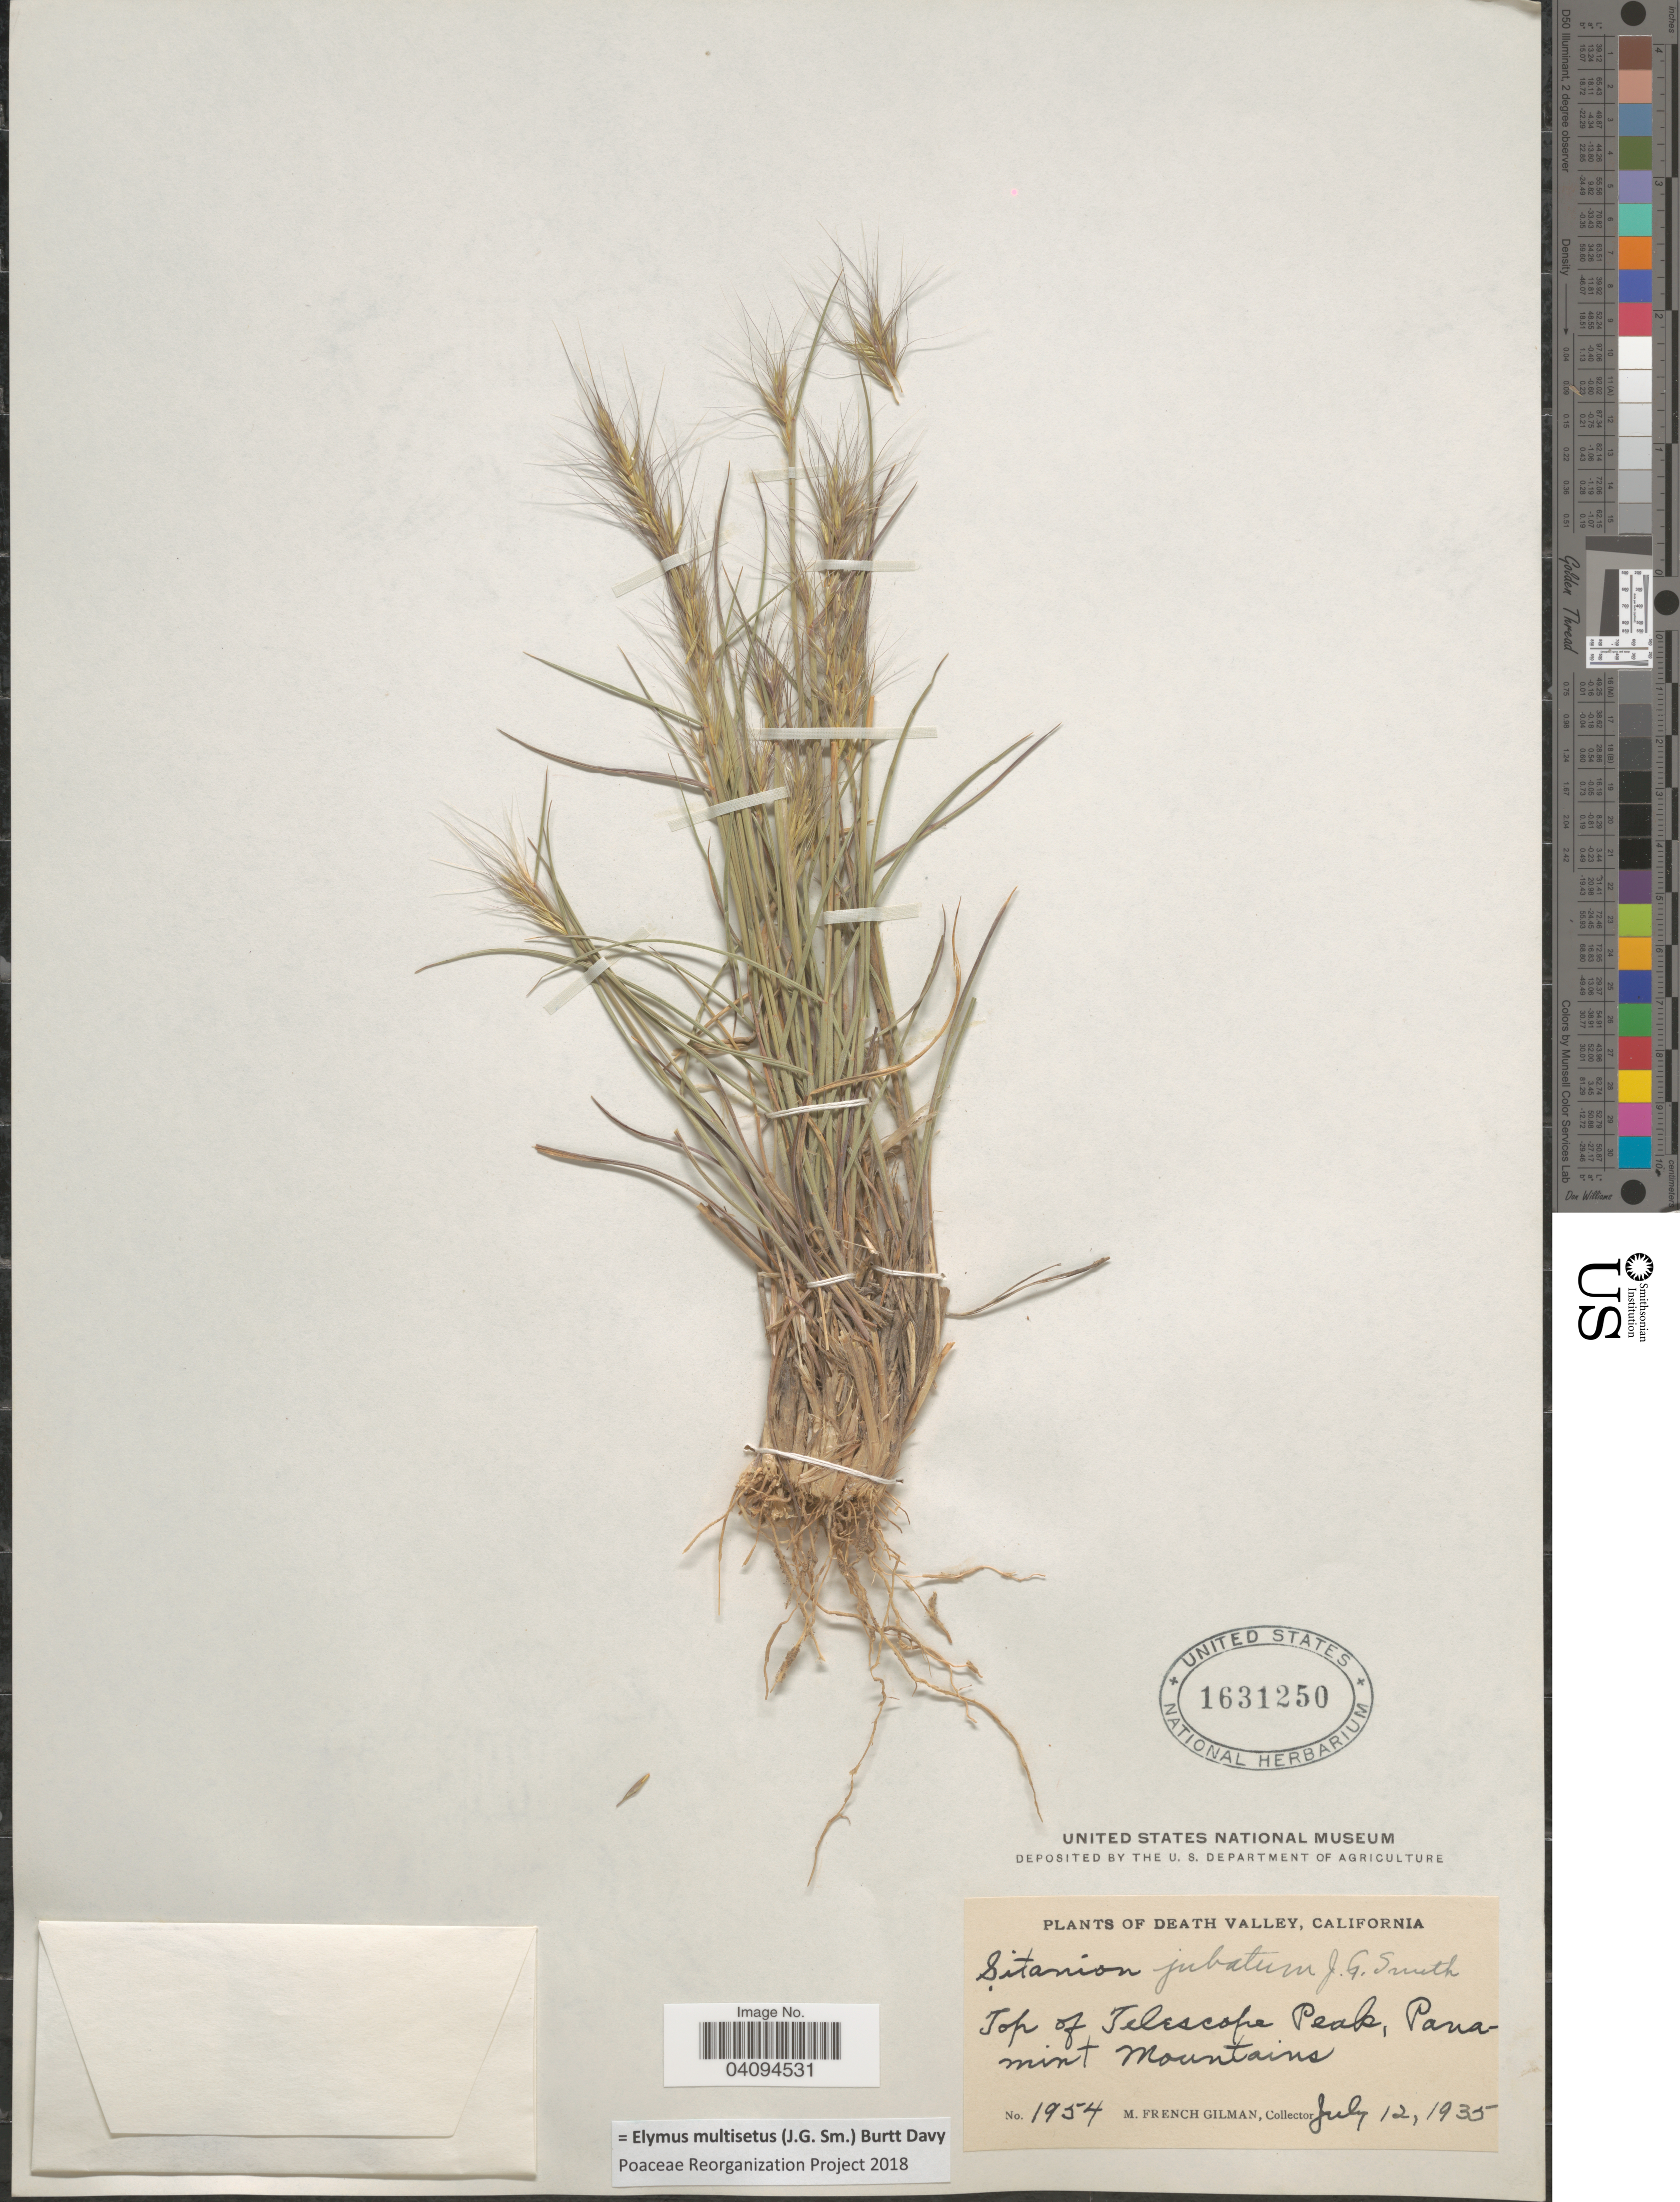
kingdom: Plantae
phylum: Tracheophyta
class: Liliopsida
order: Poales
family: Poaceae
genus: Elymus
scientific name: Elymus multisetus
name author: (J.G. Sm.) Burtt Davy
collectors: M. F. Gilman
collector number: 1954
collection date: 1935-07-12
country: United States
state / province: California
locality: Death Valley. Top of Telescope Peak, Panamint Mountains.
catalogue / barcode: US 1631250